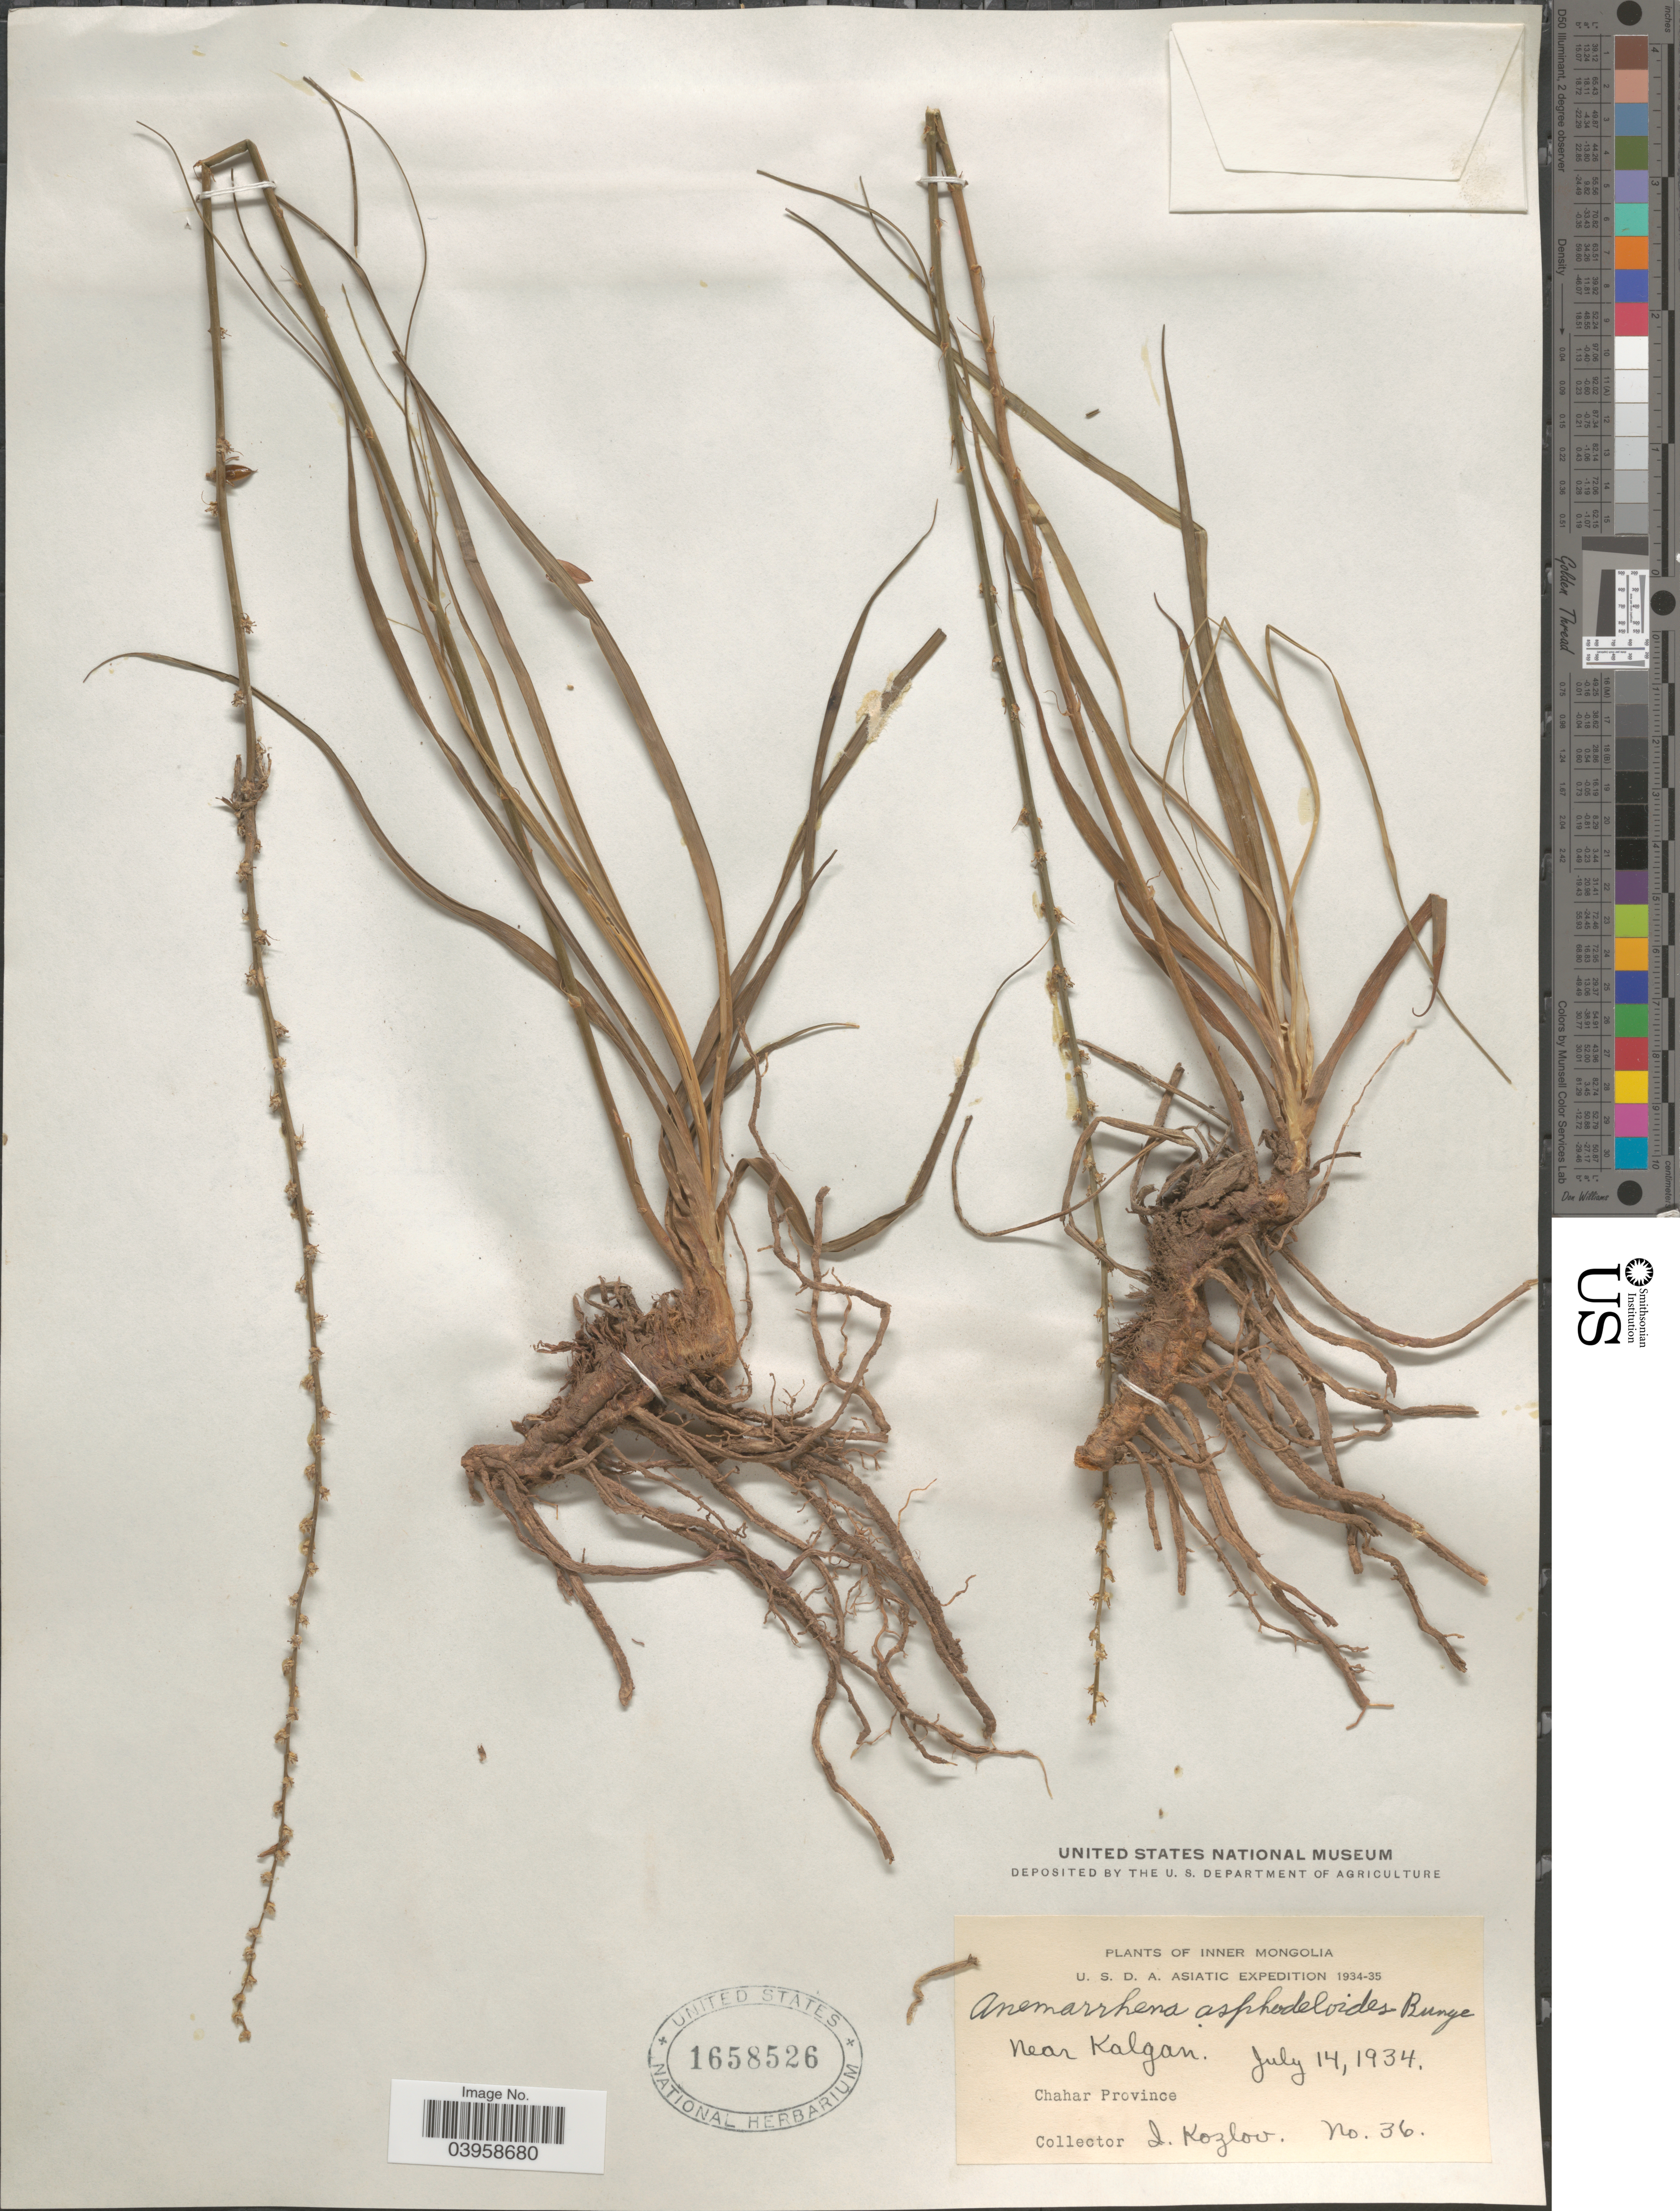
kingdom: Plantae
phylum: Tracheophyta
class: Liliopsida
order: Asparagales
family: Asparagaceae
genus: Anemarrhena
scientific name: Anemarrhena asphodeloides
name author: Bunge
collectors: I. Kozlov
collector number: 36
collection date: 1934-07-14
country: China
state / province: Nei Monggol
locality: Inner Mongolia. Near Kalgan. Chahar Province.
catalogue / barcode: US 1658526